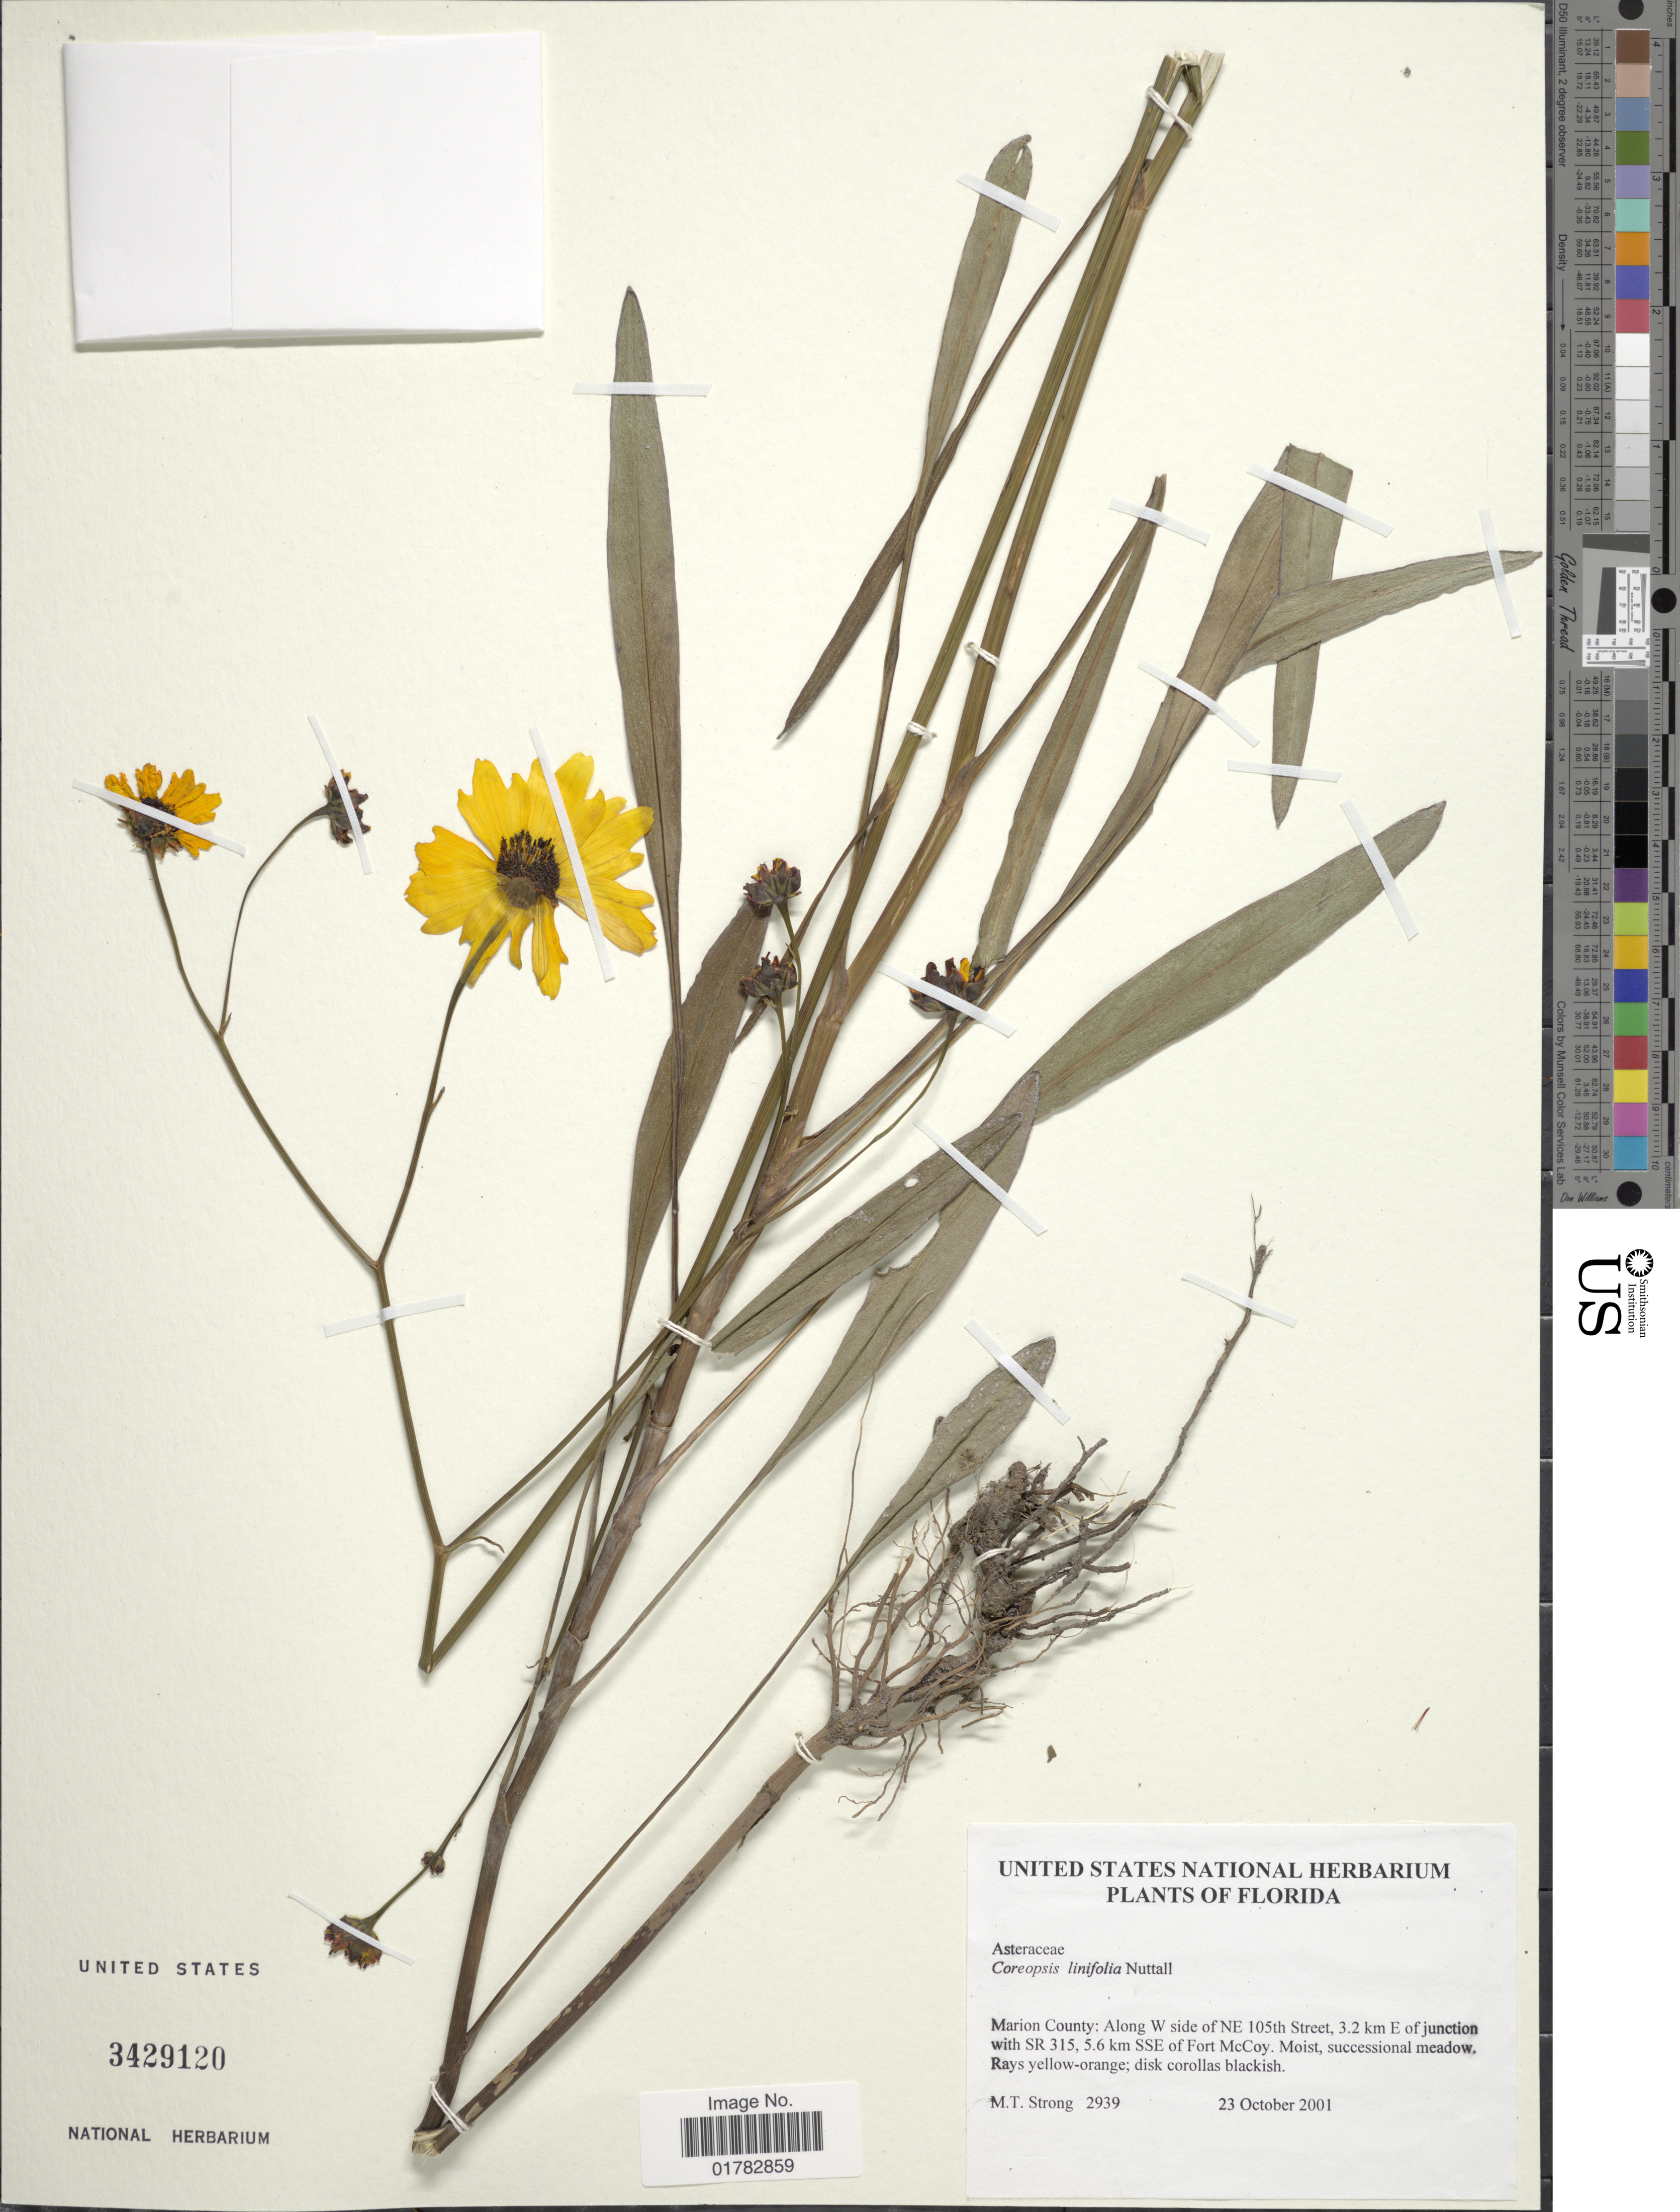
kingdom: Plantae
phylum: Tracheophyta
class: Magnoliopsida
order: Asterales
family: Asteraceae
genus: Coreopsis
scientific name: Coreopsis linifolia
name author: Nutt.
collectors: M. T. Strong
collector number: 2939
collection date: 2001-10-23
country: United States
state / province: Florida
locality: Marion County: along W side of NE 105th Street, 3. 3 km E of junction with SR 315, 5.6. km SSE of Fort McCoy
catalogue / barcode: US 3429120